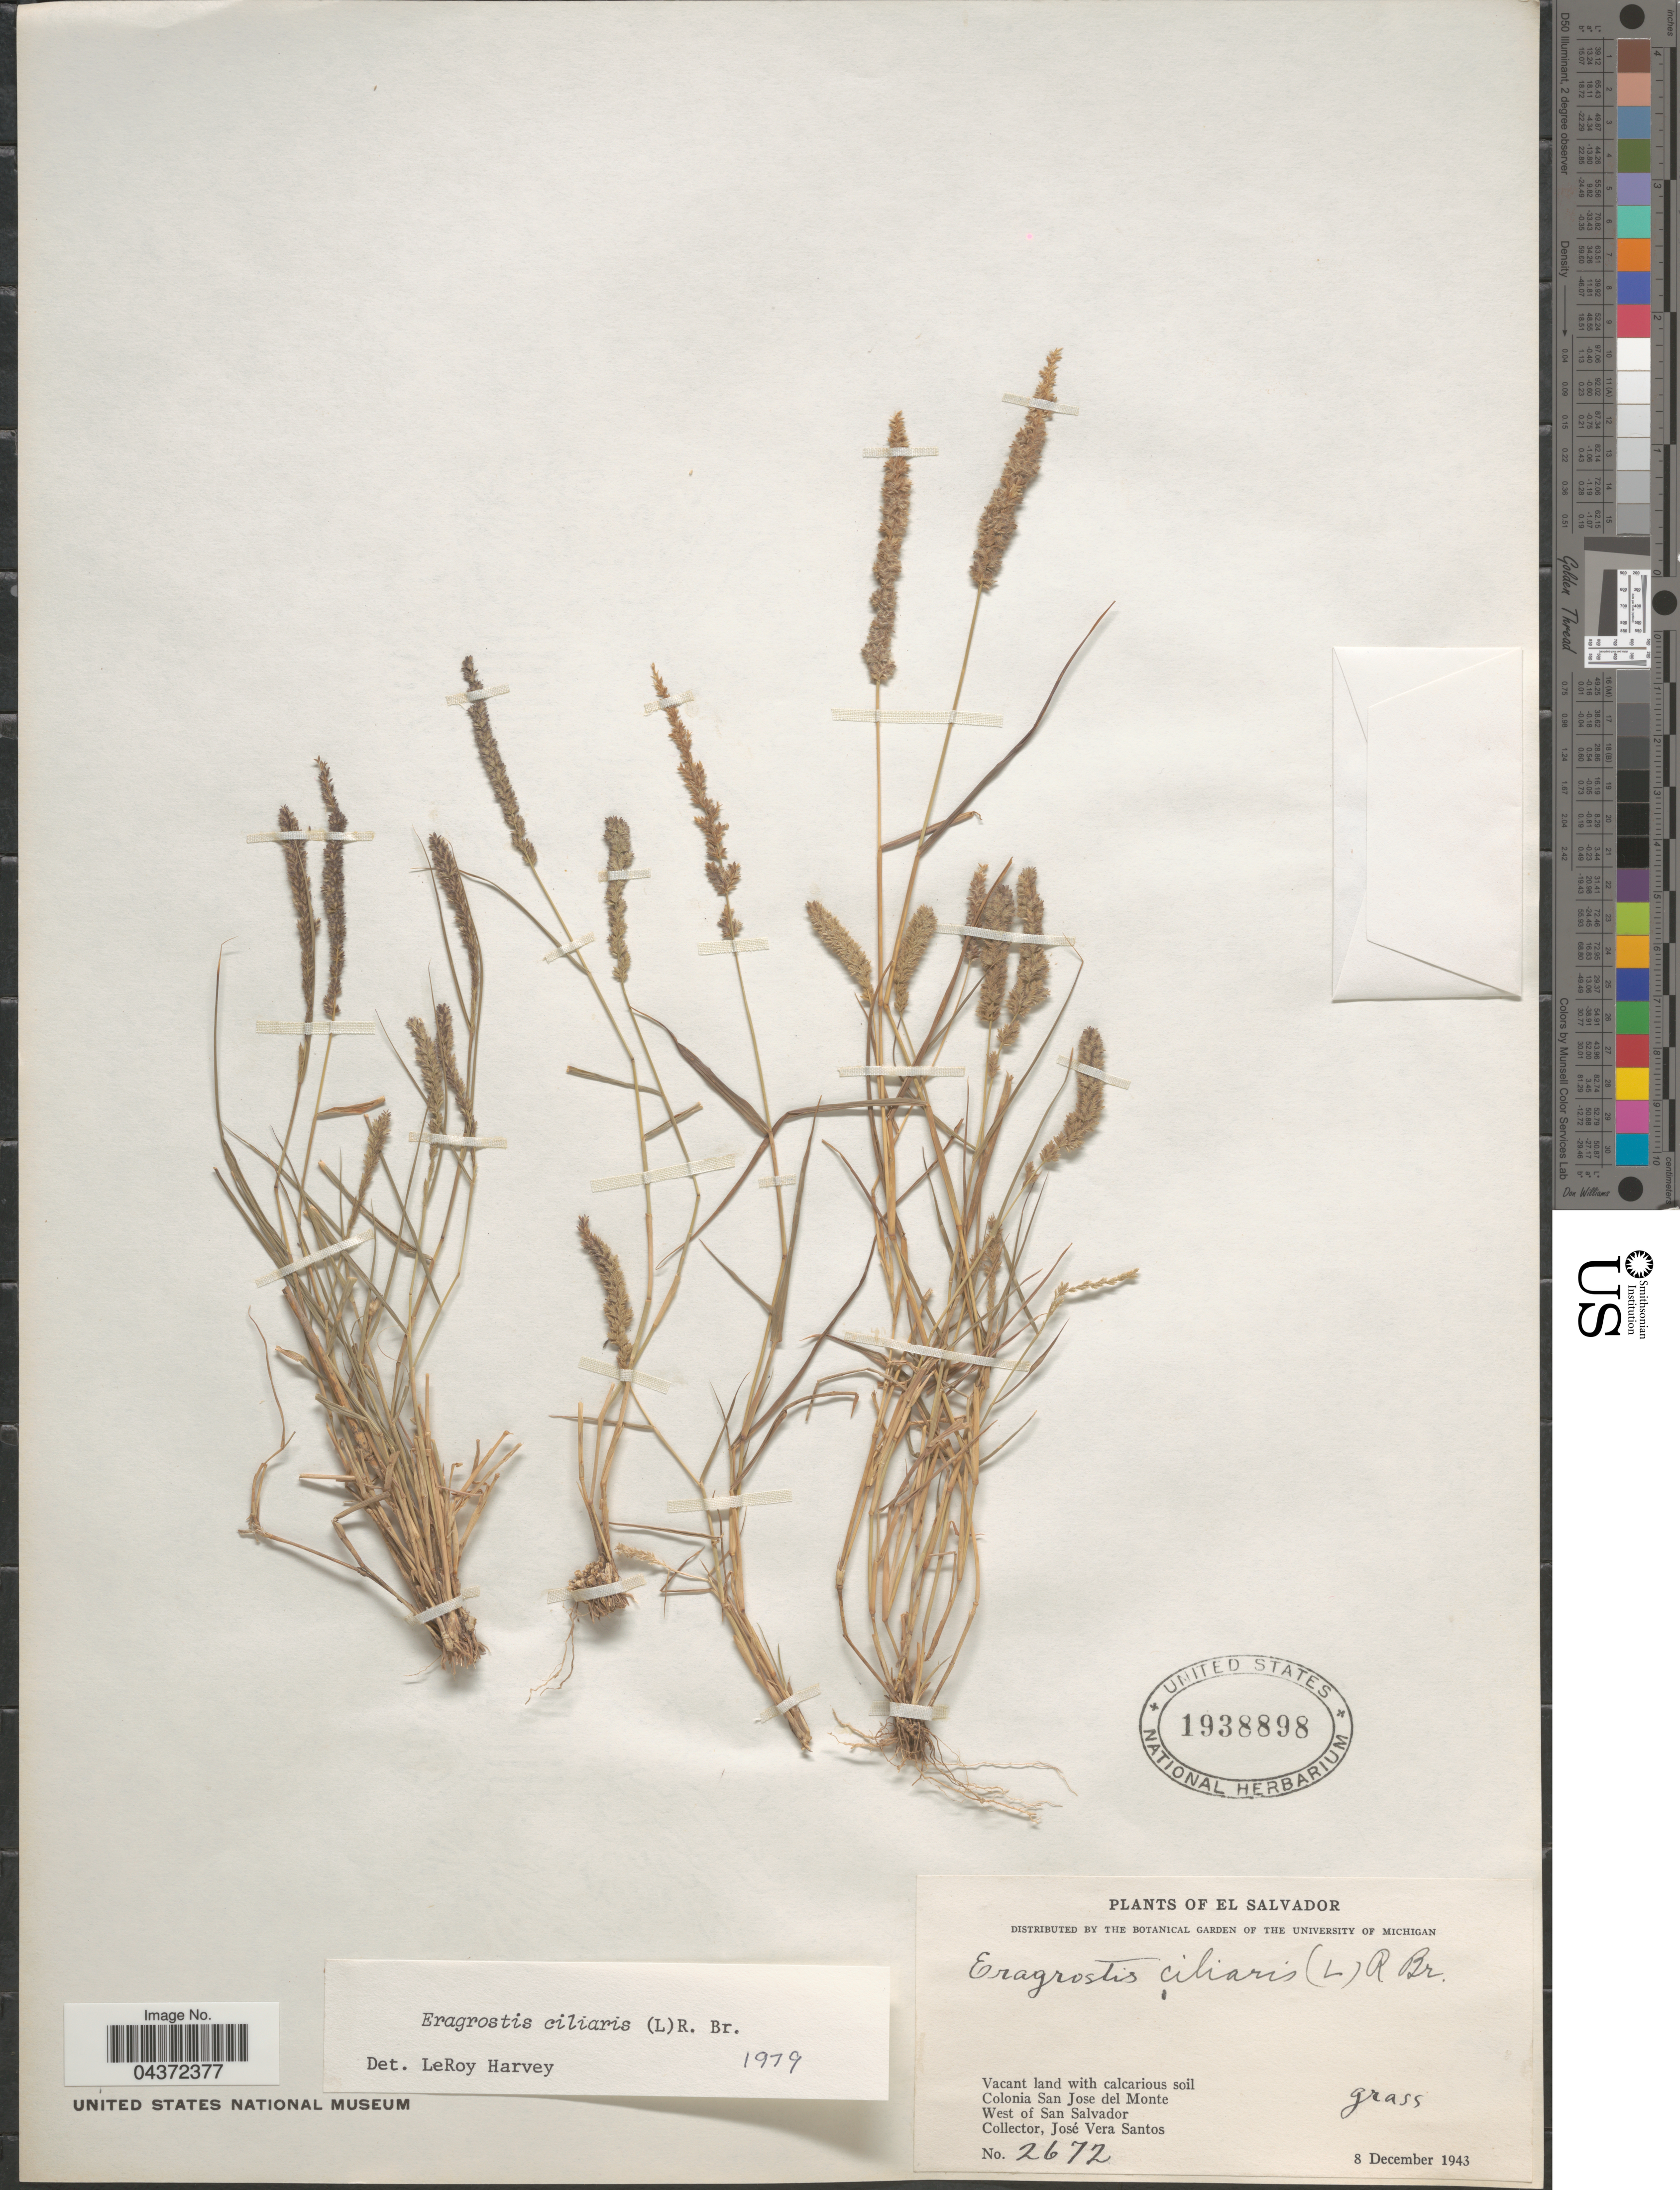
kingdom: Plantae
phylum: Tracheophyta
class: Liliopsida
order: Poales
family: Poaceae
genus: Eragrostis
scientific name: Eragrostis ciliaris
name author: (L.) R. Br.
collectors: J. Vera Santos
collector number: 2672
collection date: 1943-12-08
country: El Salvador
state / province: San Salvador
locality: Colonia San Jose del Monte. West of San Salvador.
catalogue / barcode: US 1938898